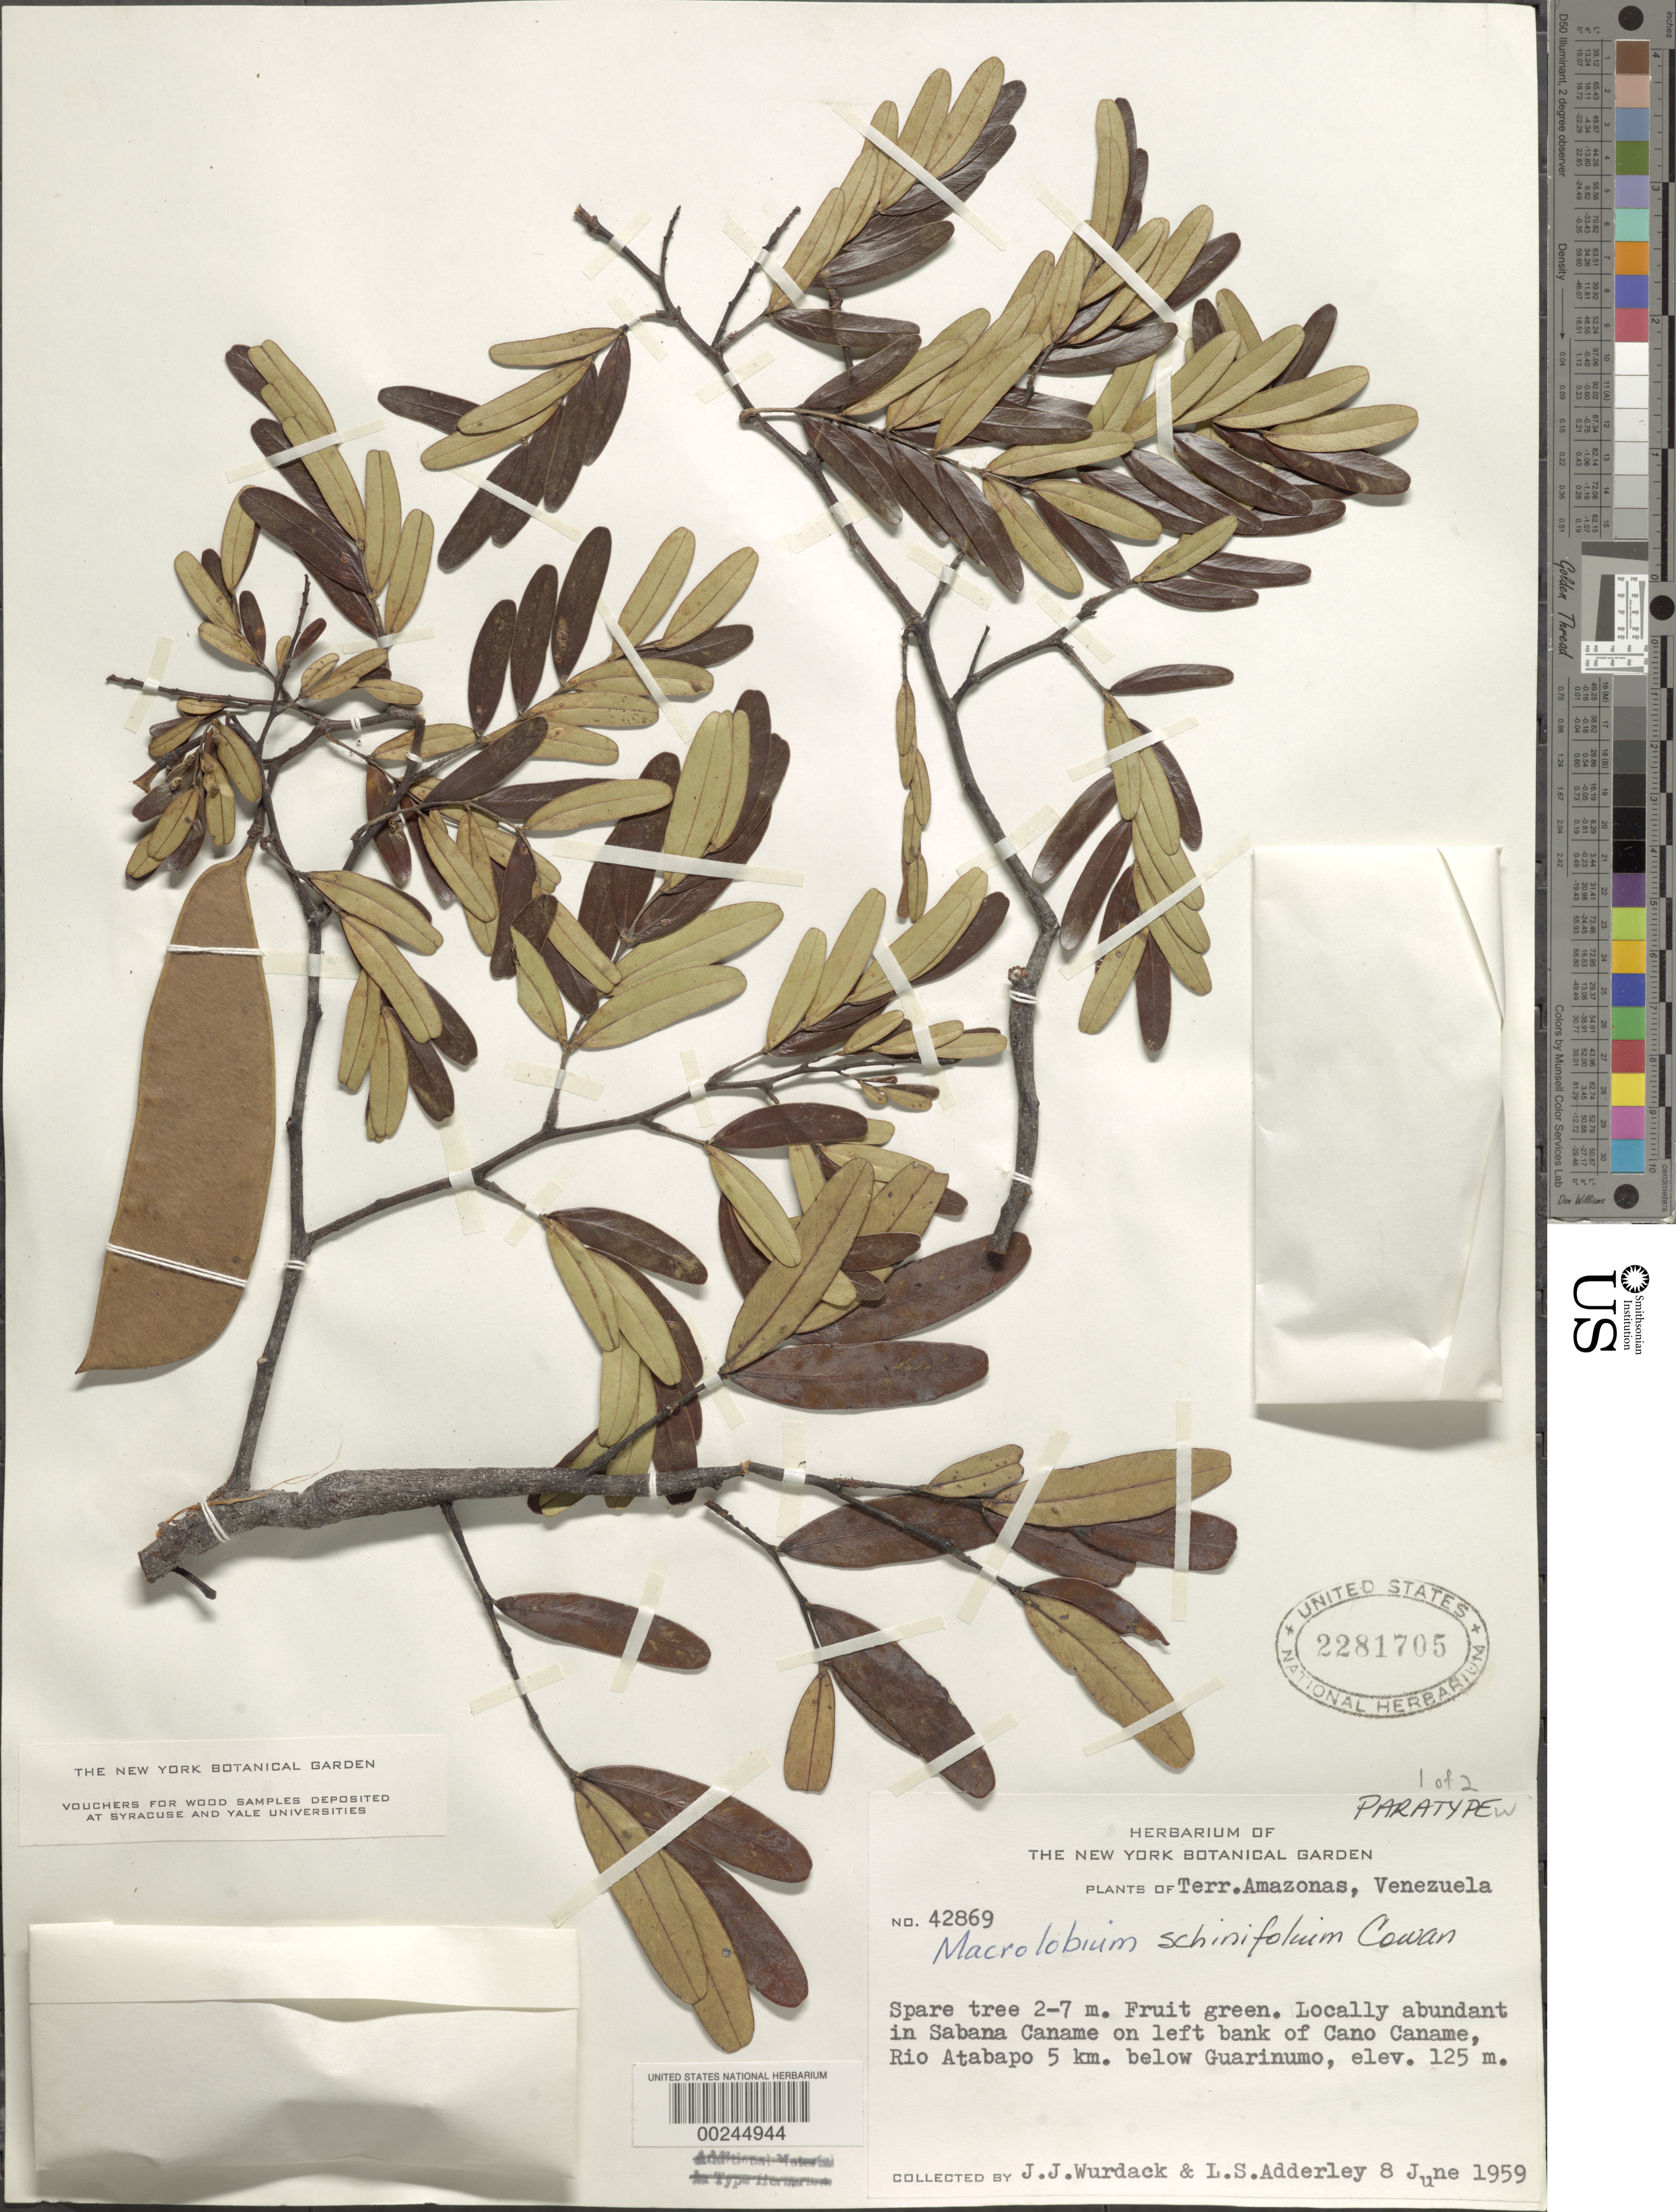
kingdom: Plantae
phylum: Tracheophyta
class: Magnoliopsida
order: Fabales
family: Fabaceae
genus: Macrolobium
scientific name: Macrolobium schinifolium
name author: R.S. Cowan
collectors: J. J. Wurdack & L. S. Adderley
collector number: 42869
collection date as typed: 08 Jun 1959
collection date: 1959-06-08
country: Venezuela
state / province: Amazonas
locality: On left bank of Cano Caname, Rio Atabapo 5 km below guarinumo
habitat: Savanna caname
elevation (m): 125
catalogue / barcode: US 2281705